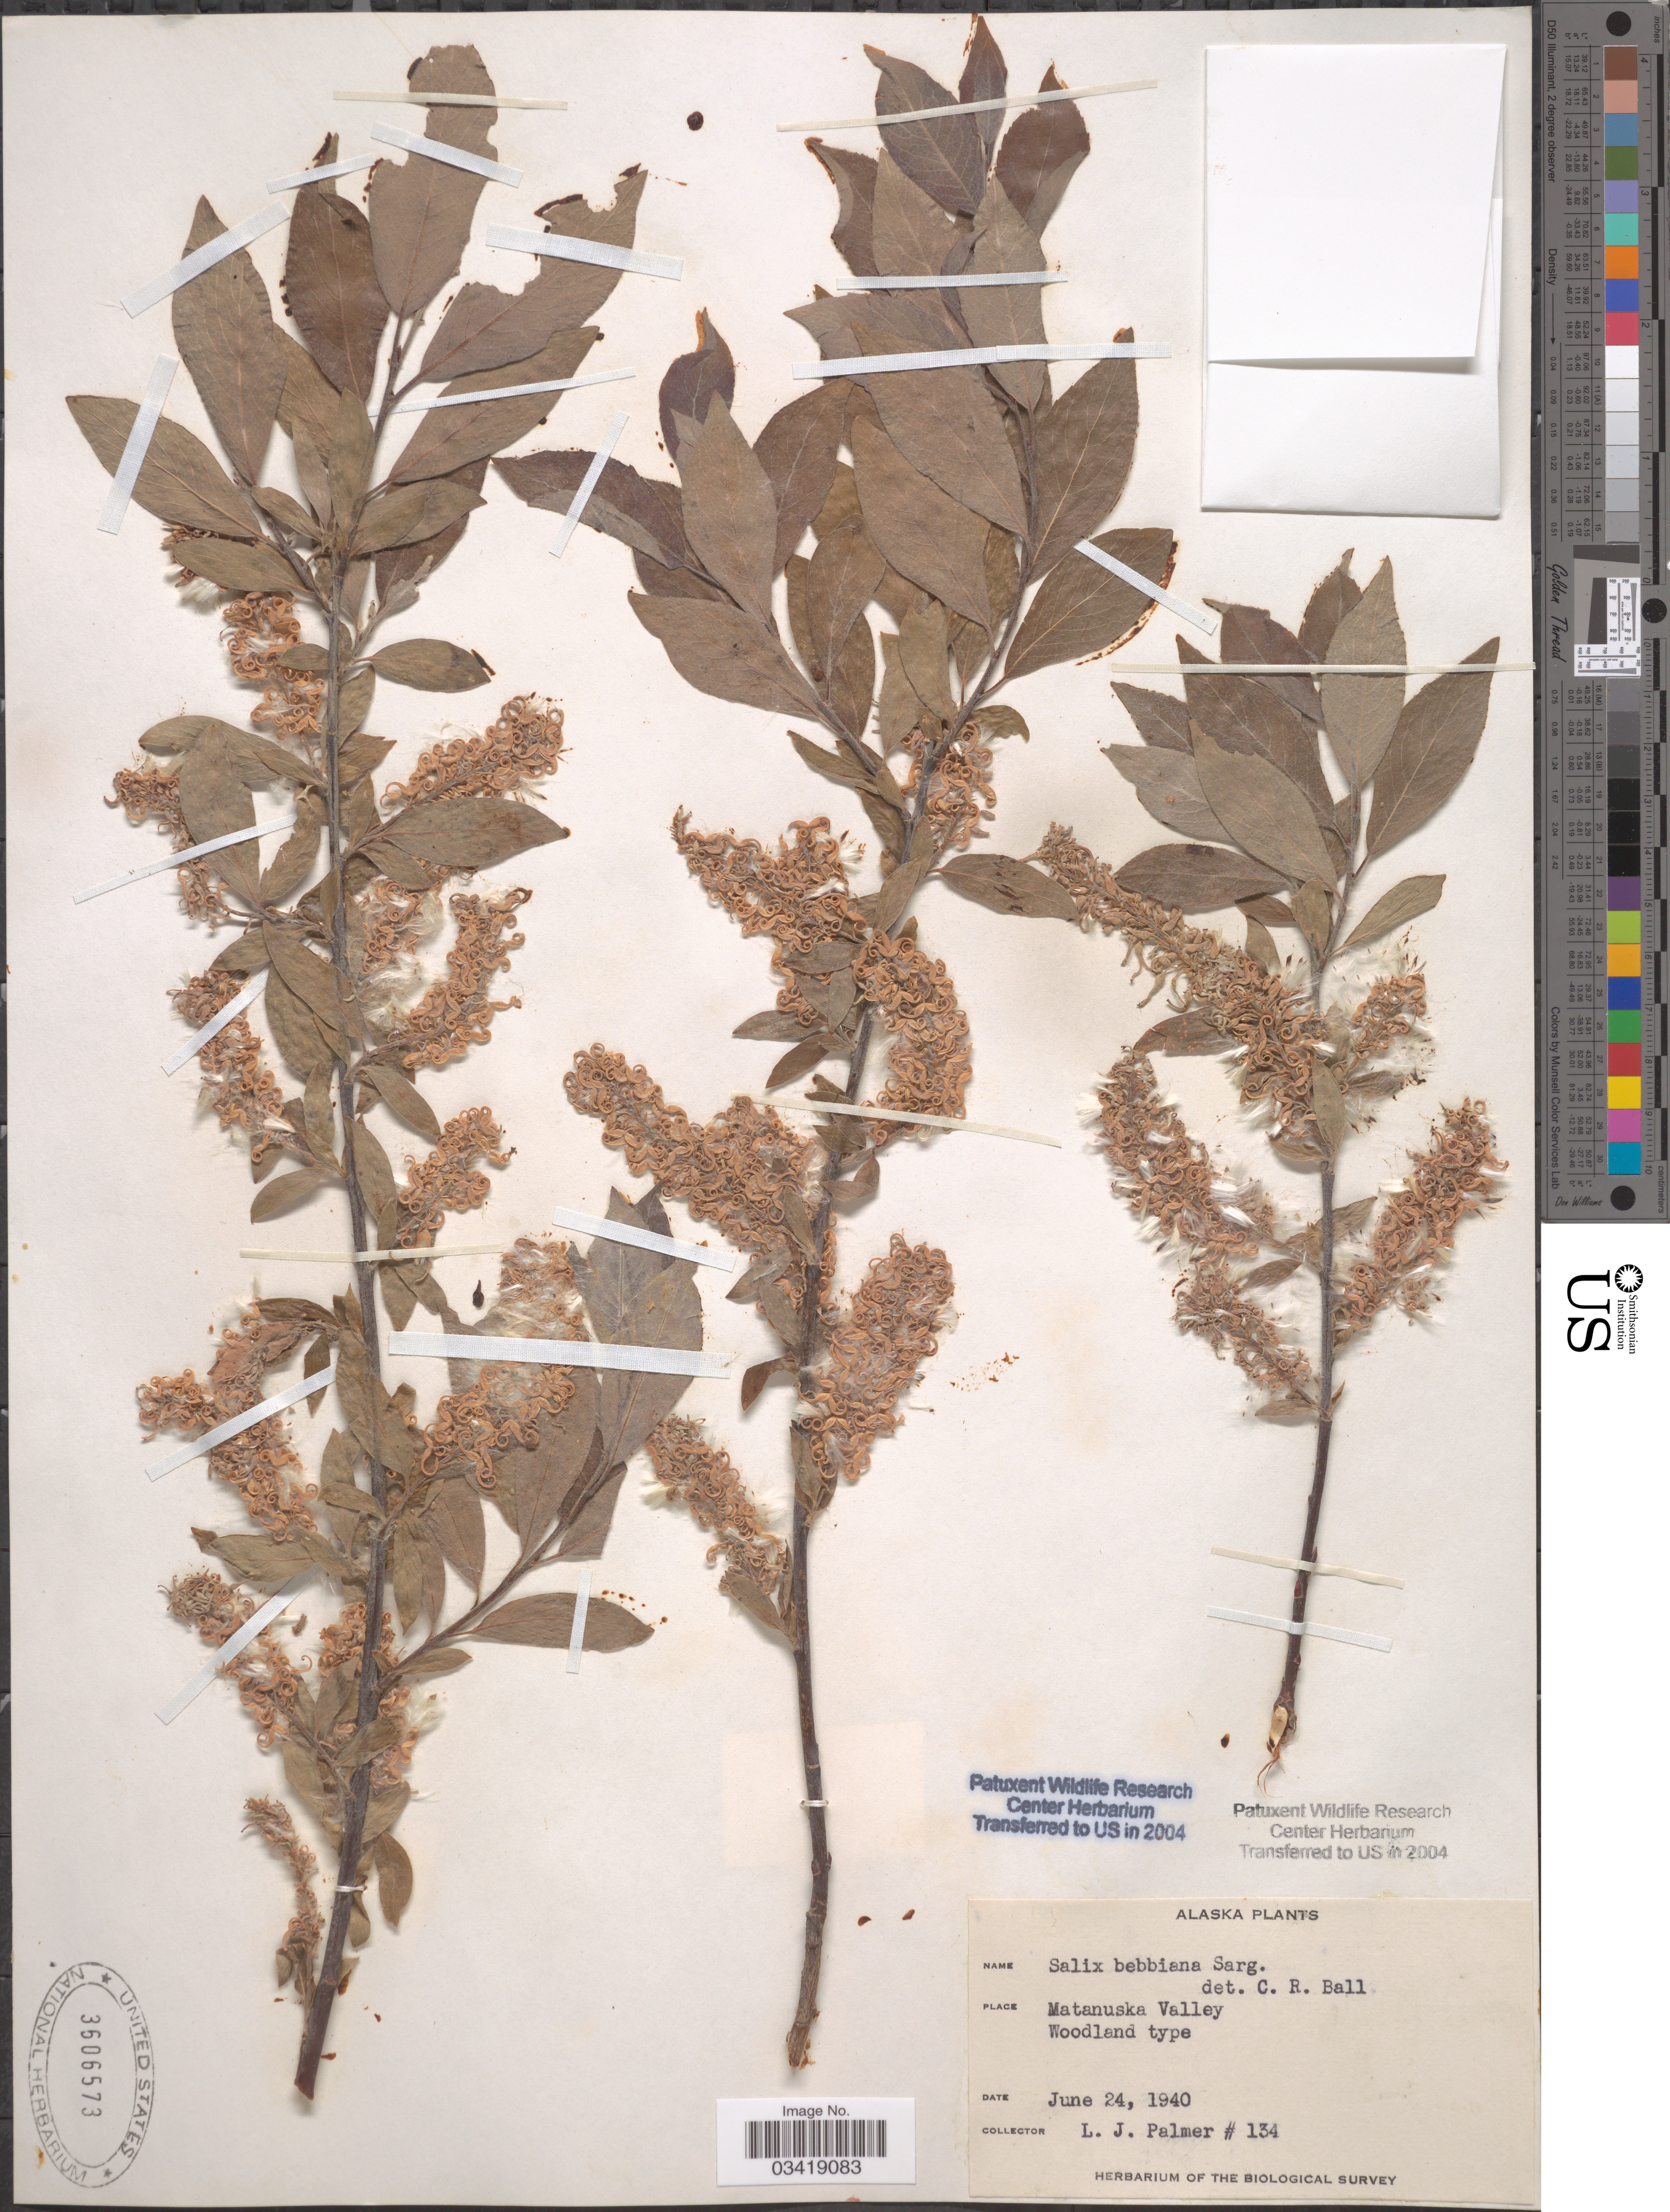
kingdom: Plantae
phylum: Tracheophyta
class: Magnoliopsida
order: Malpighiales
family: Salicaceae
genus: Salix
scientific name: Salix bebbiana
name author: Sarg.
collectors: L. J. Palmer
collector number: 134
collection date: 1940-06-24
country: United States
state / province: Alaska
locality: Matanuska Valley.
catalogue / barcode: US 3606573